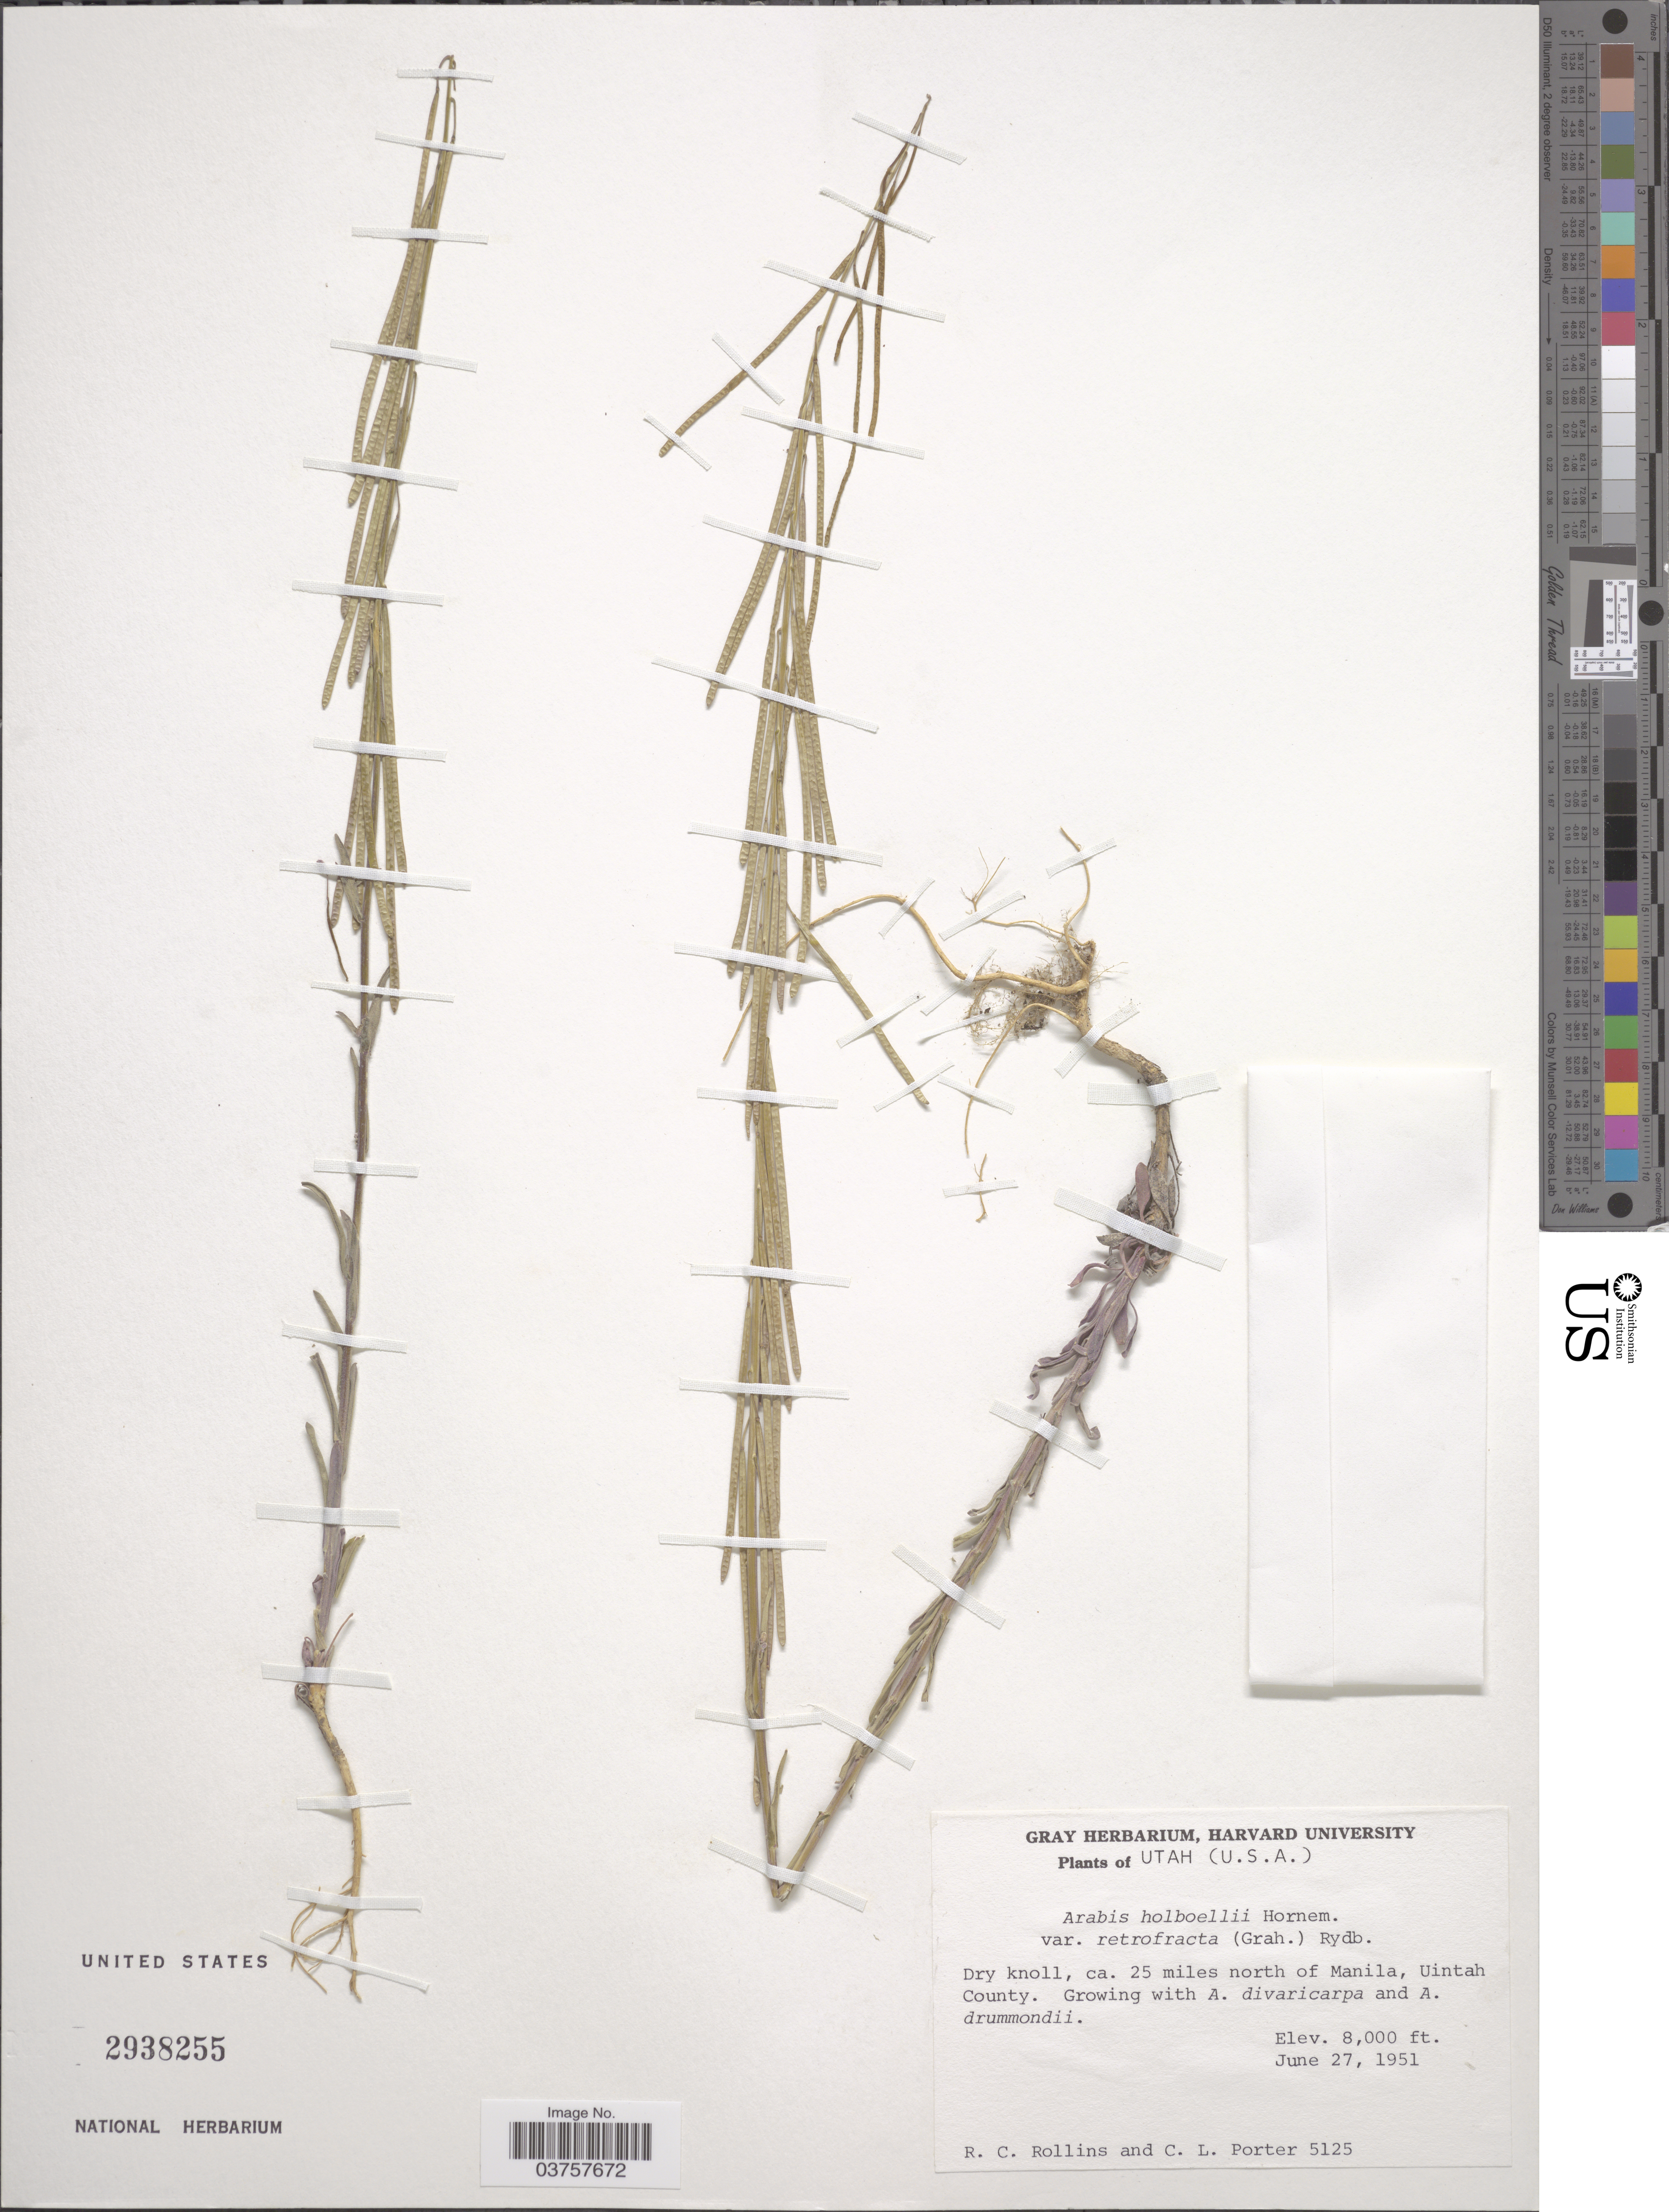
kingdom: Plantae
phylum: Tracheophyta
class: Magnoliopsida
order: Brassicales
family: Brassicaceae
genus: Arabis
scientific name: Arabis holboellii var. retrofracta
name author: Rydb.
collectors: R. C. Rollins & C. L. Porter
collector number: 5125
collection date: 1951-06-27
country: United States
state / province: Utah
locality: Ca. 25 miles north of Manila, Uintah County.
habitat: dry knoll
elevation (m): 2438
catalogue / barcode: US 2938255